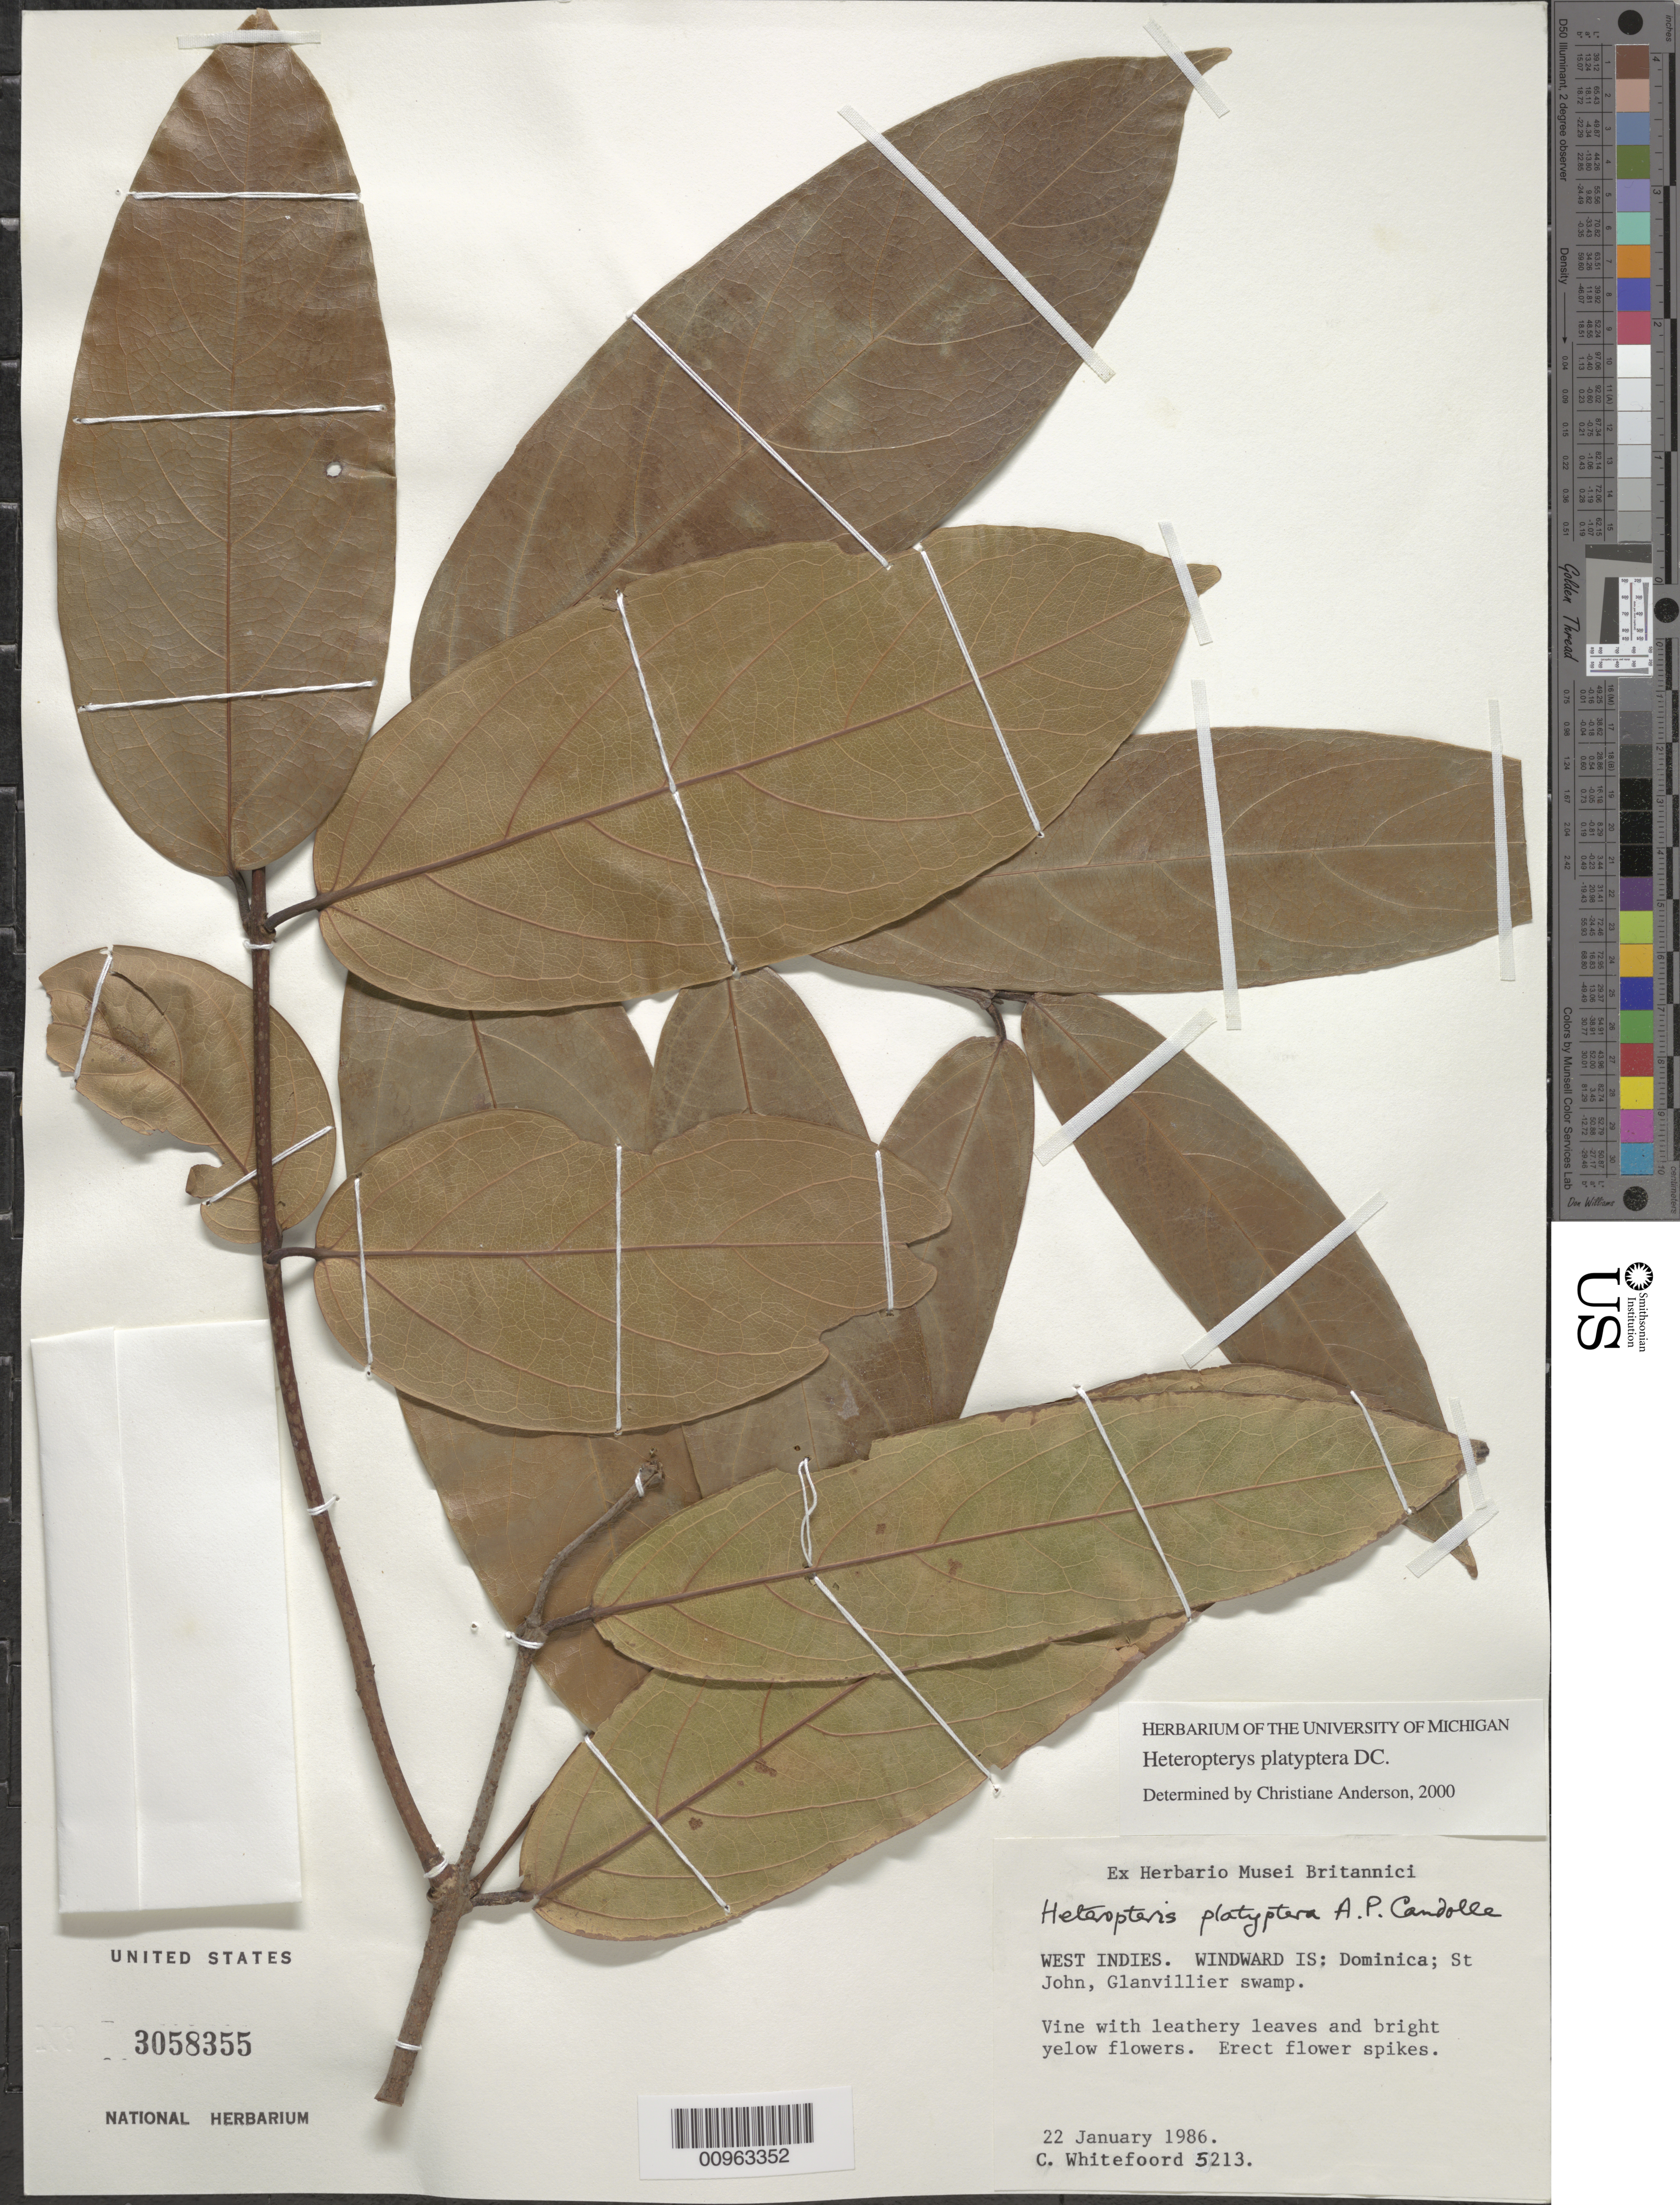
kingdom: Plantae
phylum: Tracheophyta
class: Magnoliopsida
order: Malpighiales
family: Malpighiaceae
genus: Heteropterys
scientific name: Heteropterys platyptera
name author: DC.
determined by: Anderson, C.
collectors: C. Whitefoord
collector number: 5213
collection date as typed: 22 Jan 1986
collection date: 1986-01-22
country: Dominica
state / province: St. John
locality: Glanvillier Swamp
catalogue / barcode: US 3058355